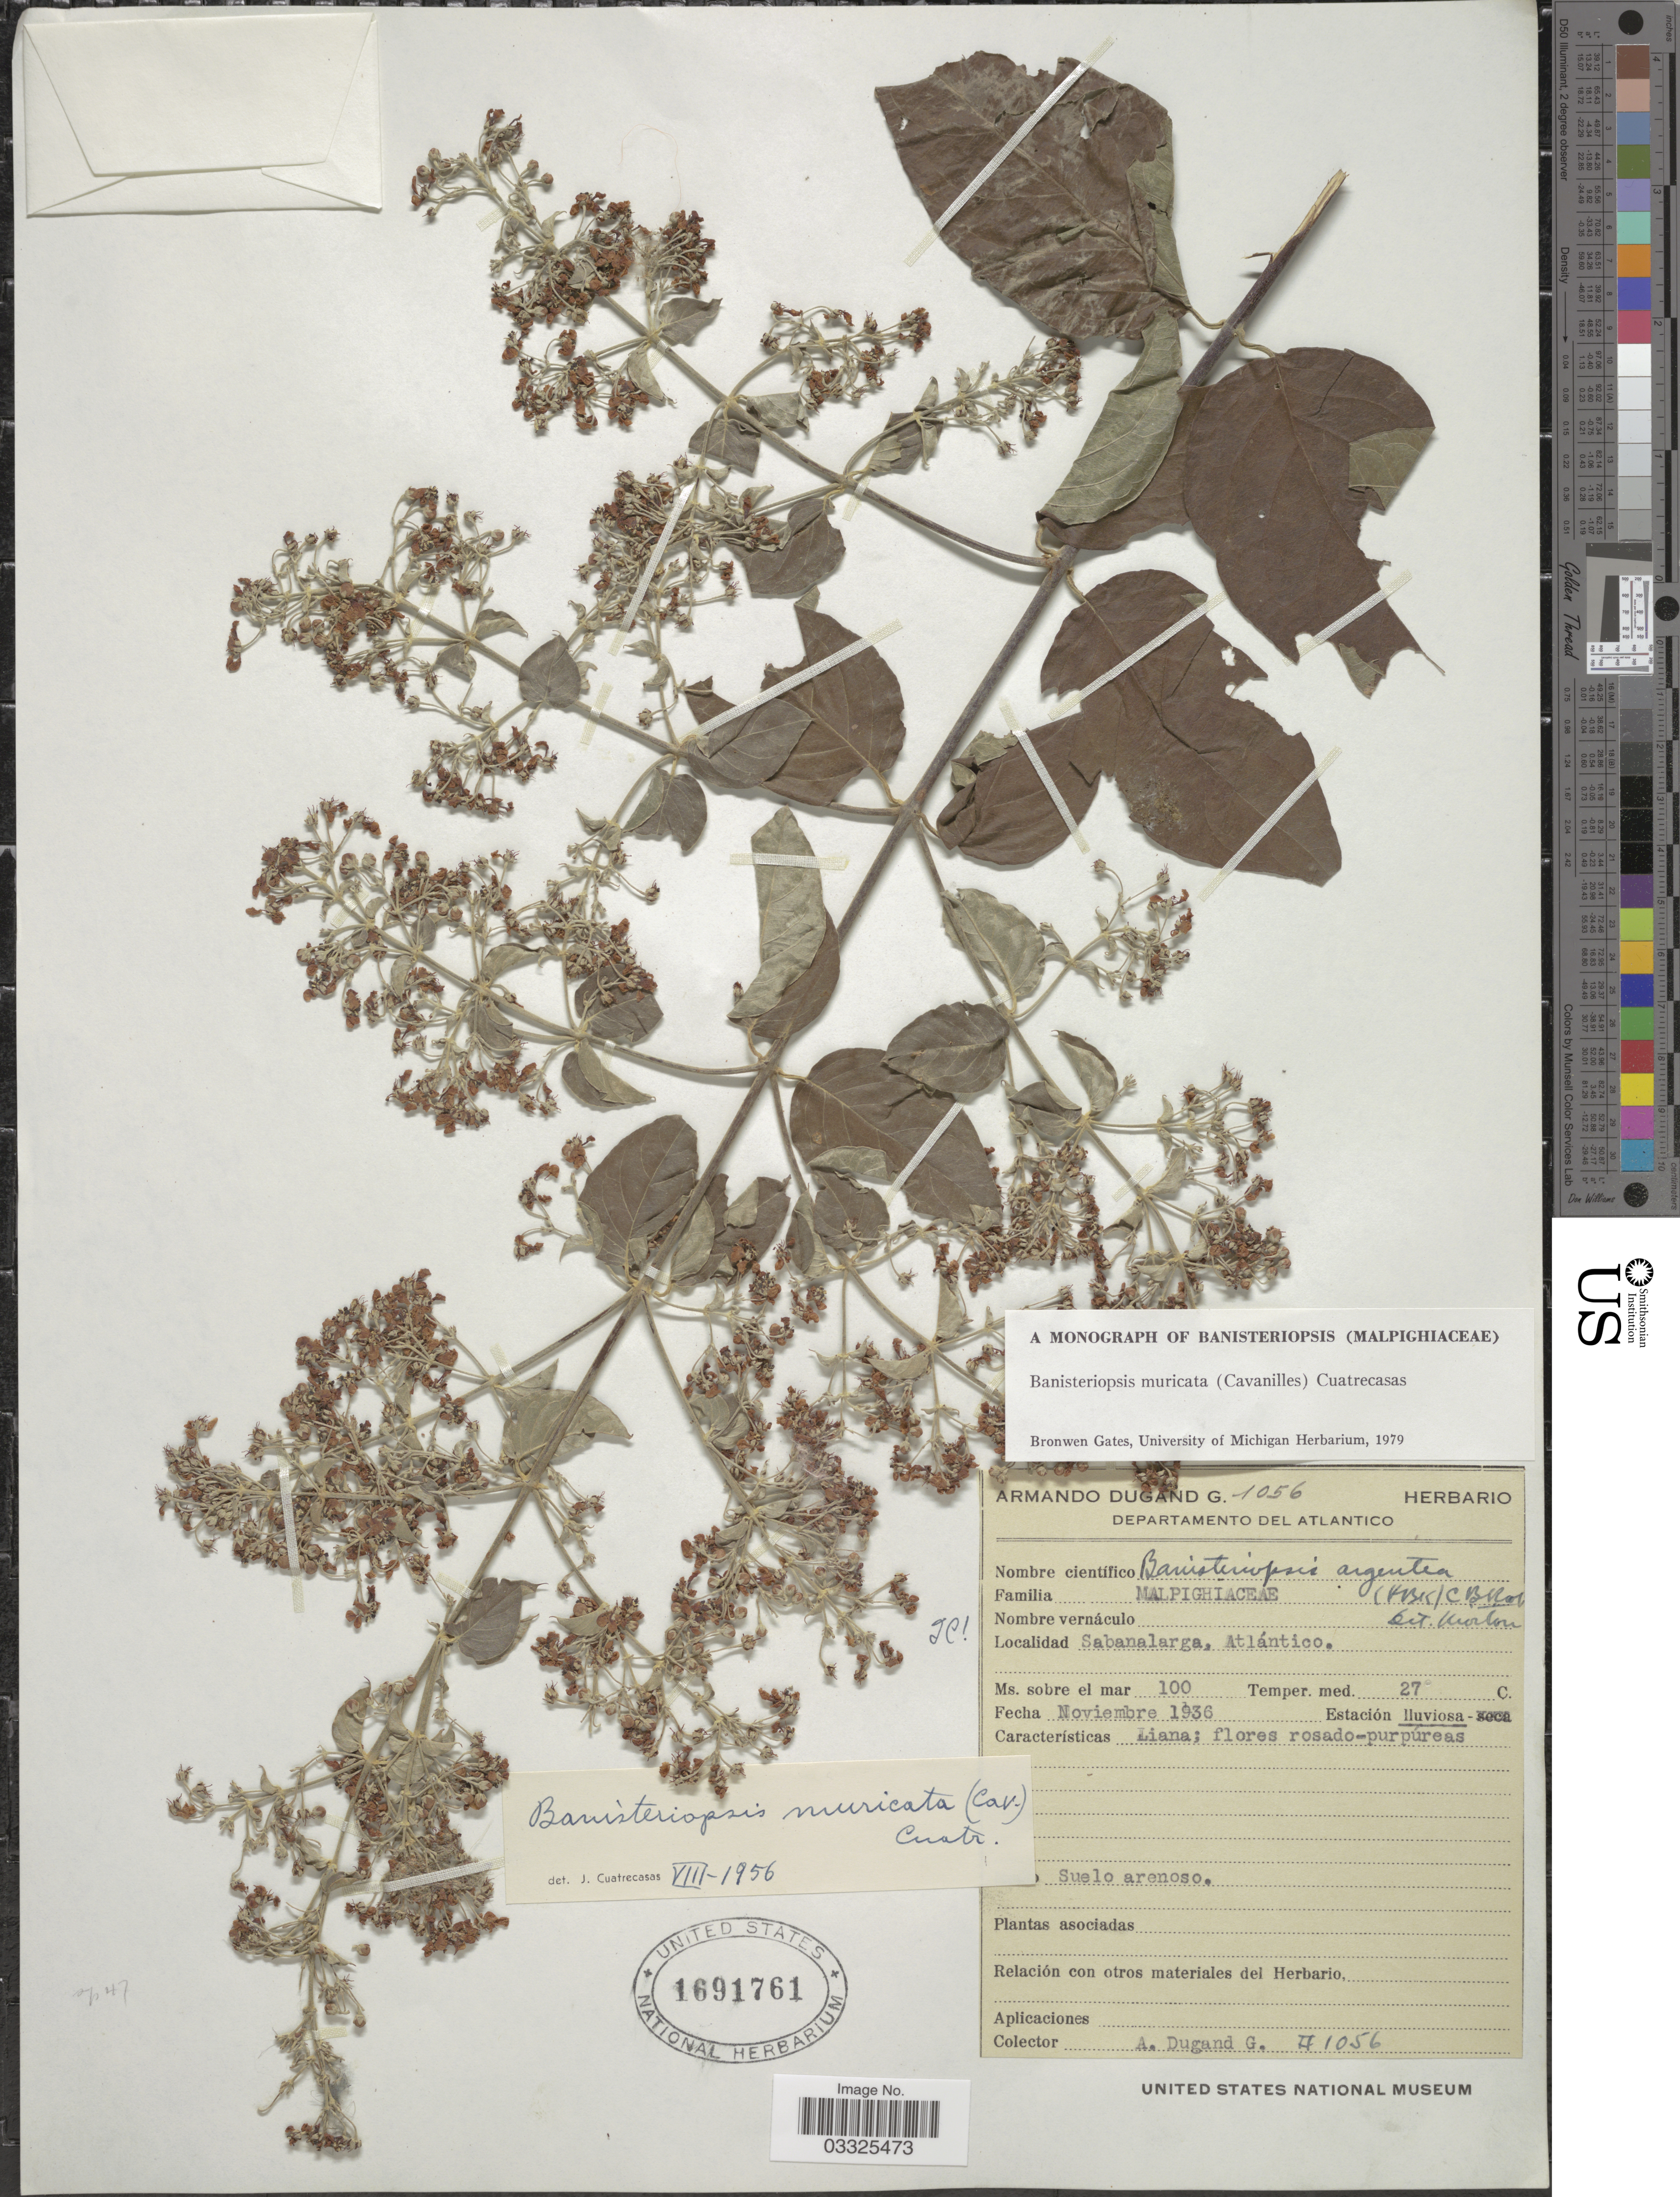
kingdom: Plantae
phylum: Tracheophyta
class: Magnoliopsida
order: Malpighiales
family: Malpighiaceae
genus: Banisteriopsis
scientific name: Banisteriopsis muricata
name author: (Cav.) Cuatrec.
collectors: A. Dugand G.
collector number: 1056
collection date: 1936-11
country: Colombia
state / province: Atlántico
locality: Sabanalarga.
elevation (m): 100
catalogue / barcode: US 1691761